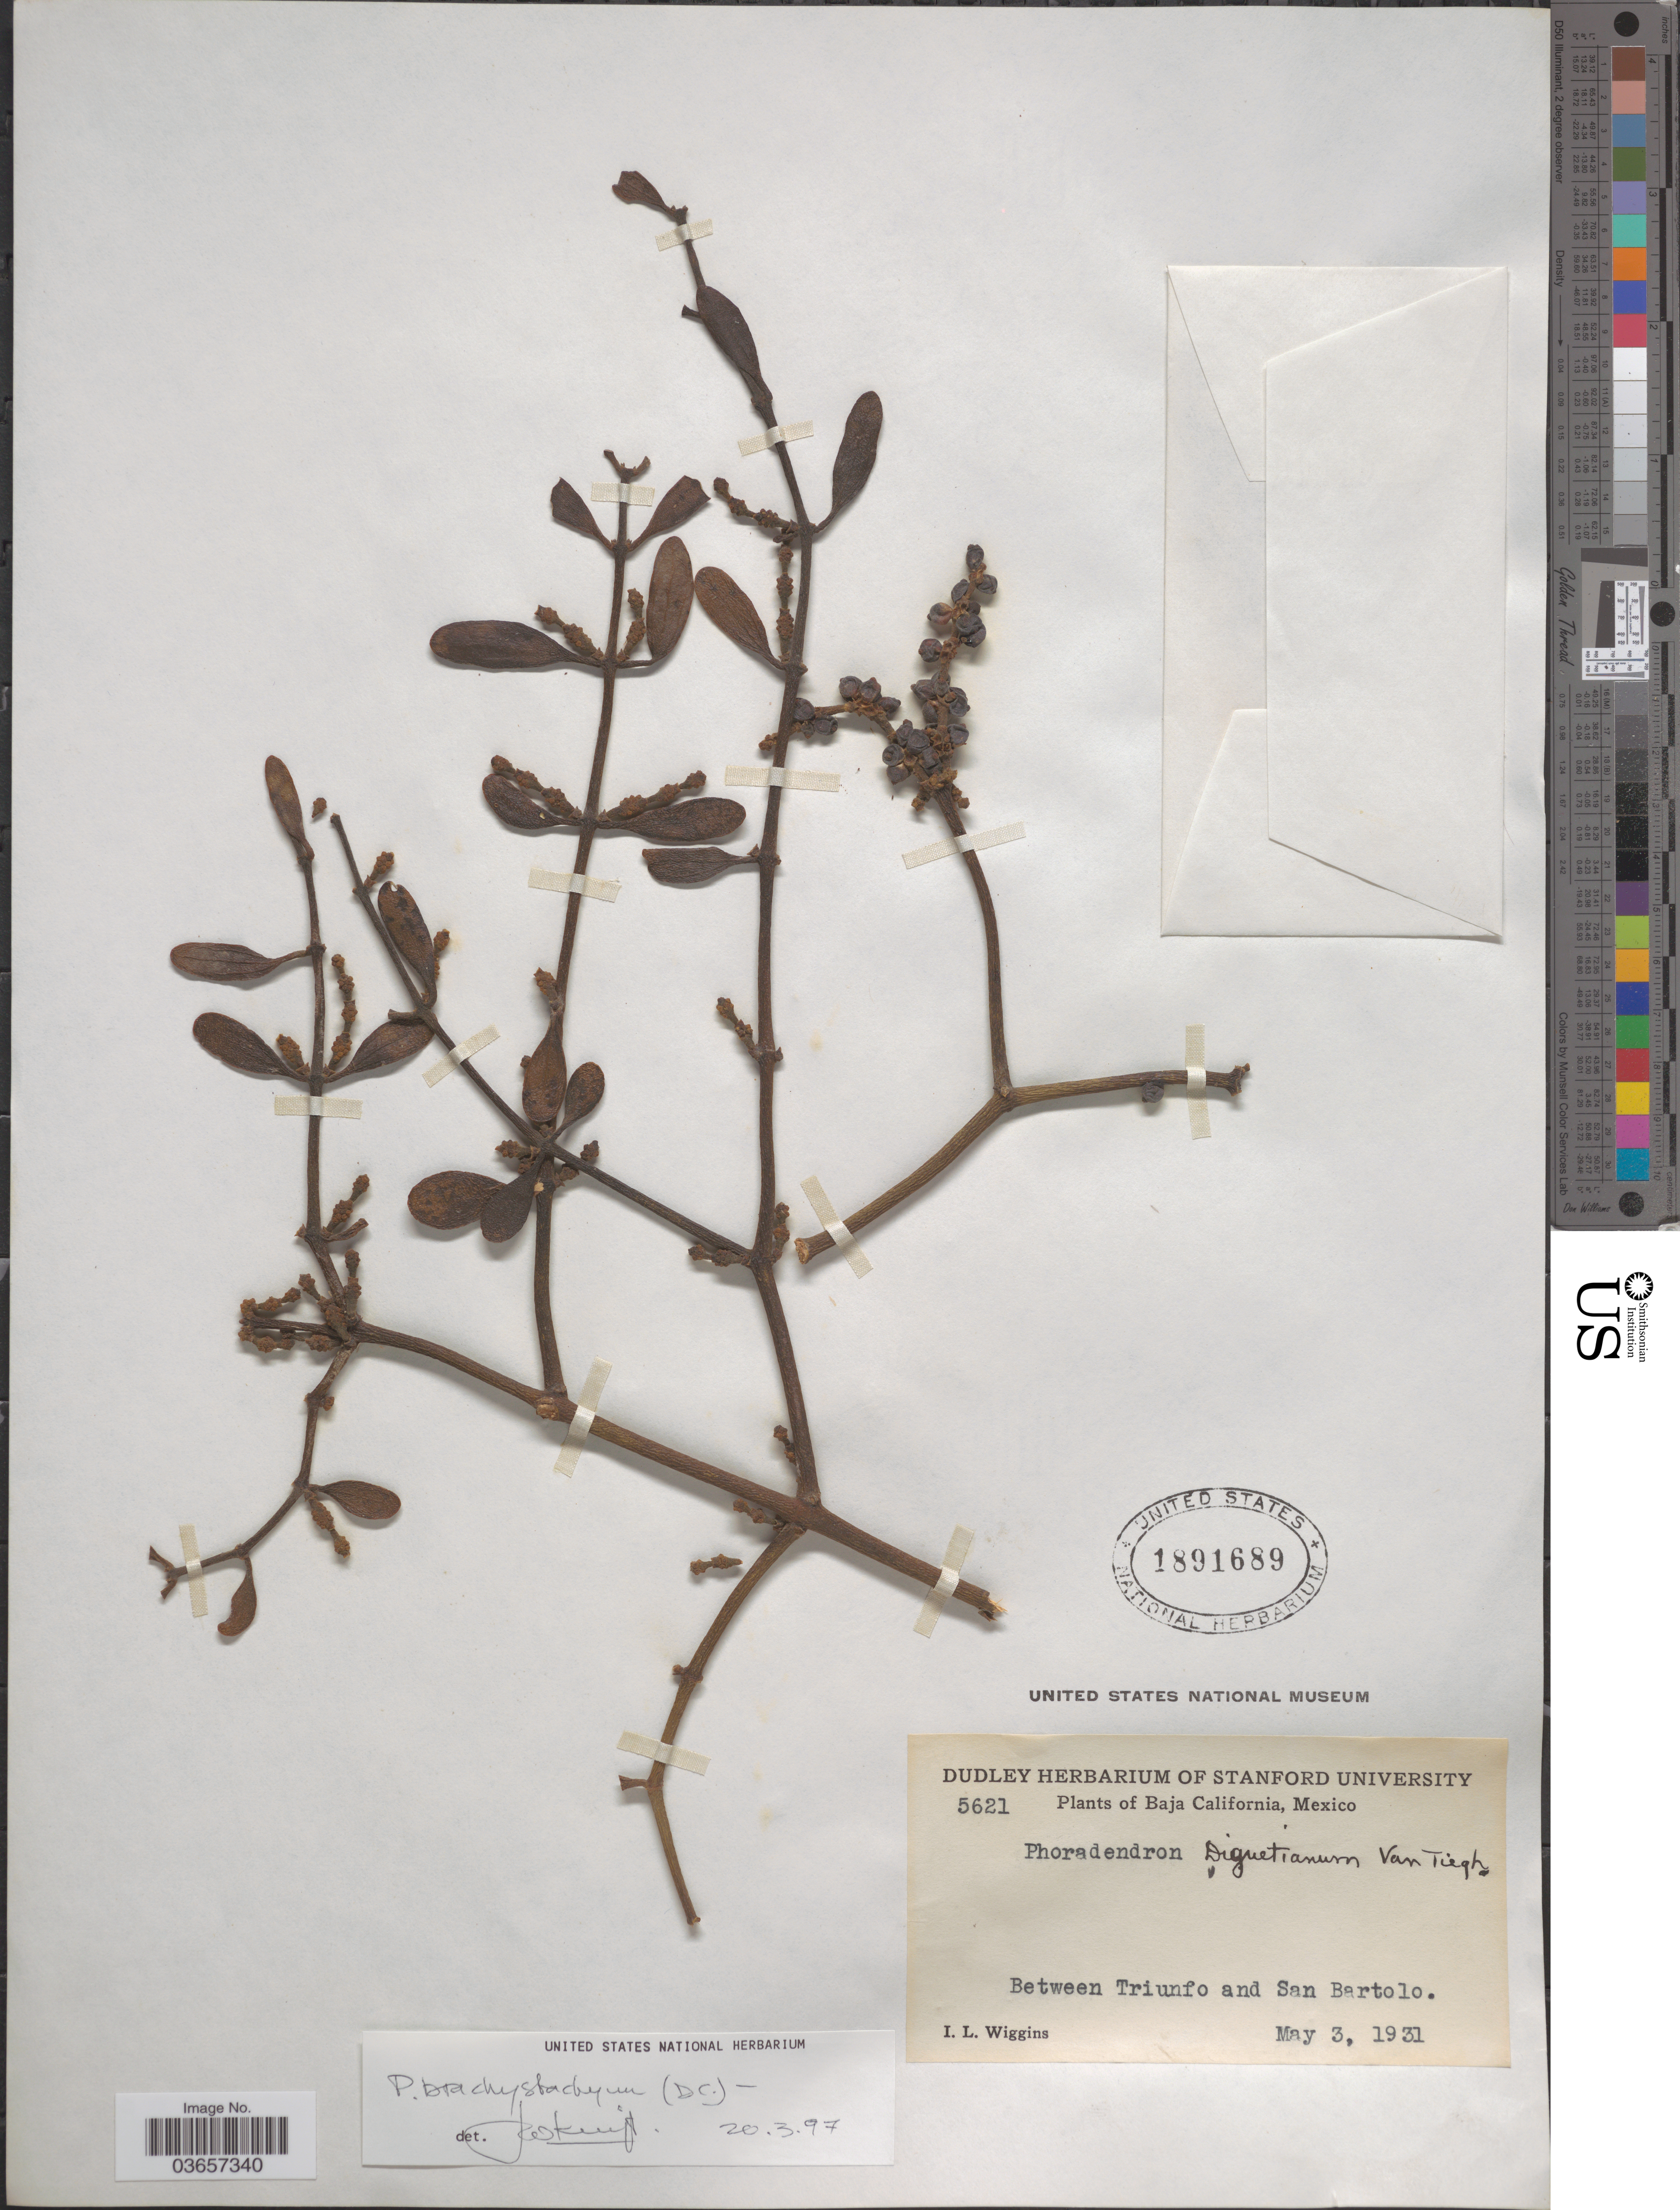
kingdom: Plantae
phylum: Tracheophyta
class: Magnoliopsida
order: Santalales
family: Viscaceae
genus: Phoradendron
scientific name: Phoradendron brachystachyum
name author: (DC.) Oliv.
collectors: I. L. Wiggins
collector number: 5621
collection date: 1931-05-03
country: Mexico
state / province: Baja California Sur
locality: Between Triunfo and San Bartolo.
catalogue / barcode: US 1891689